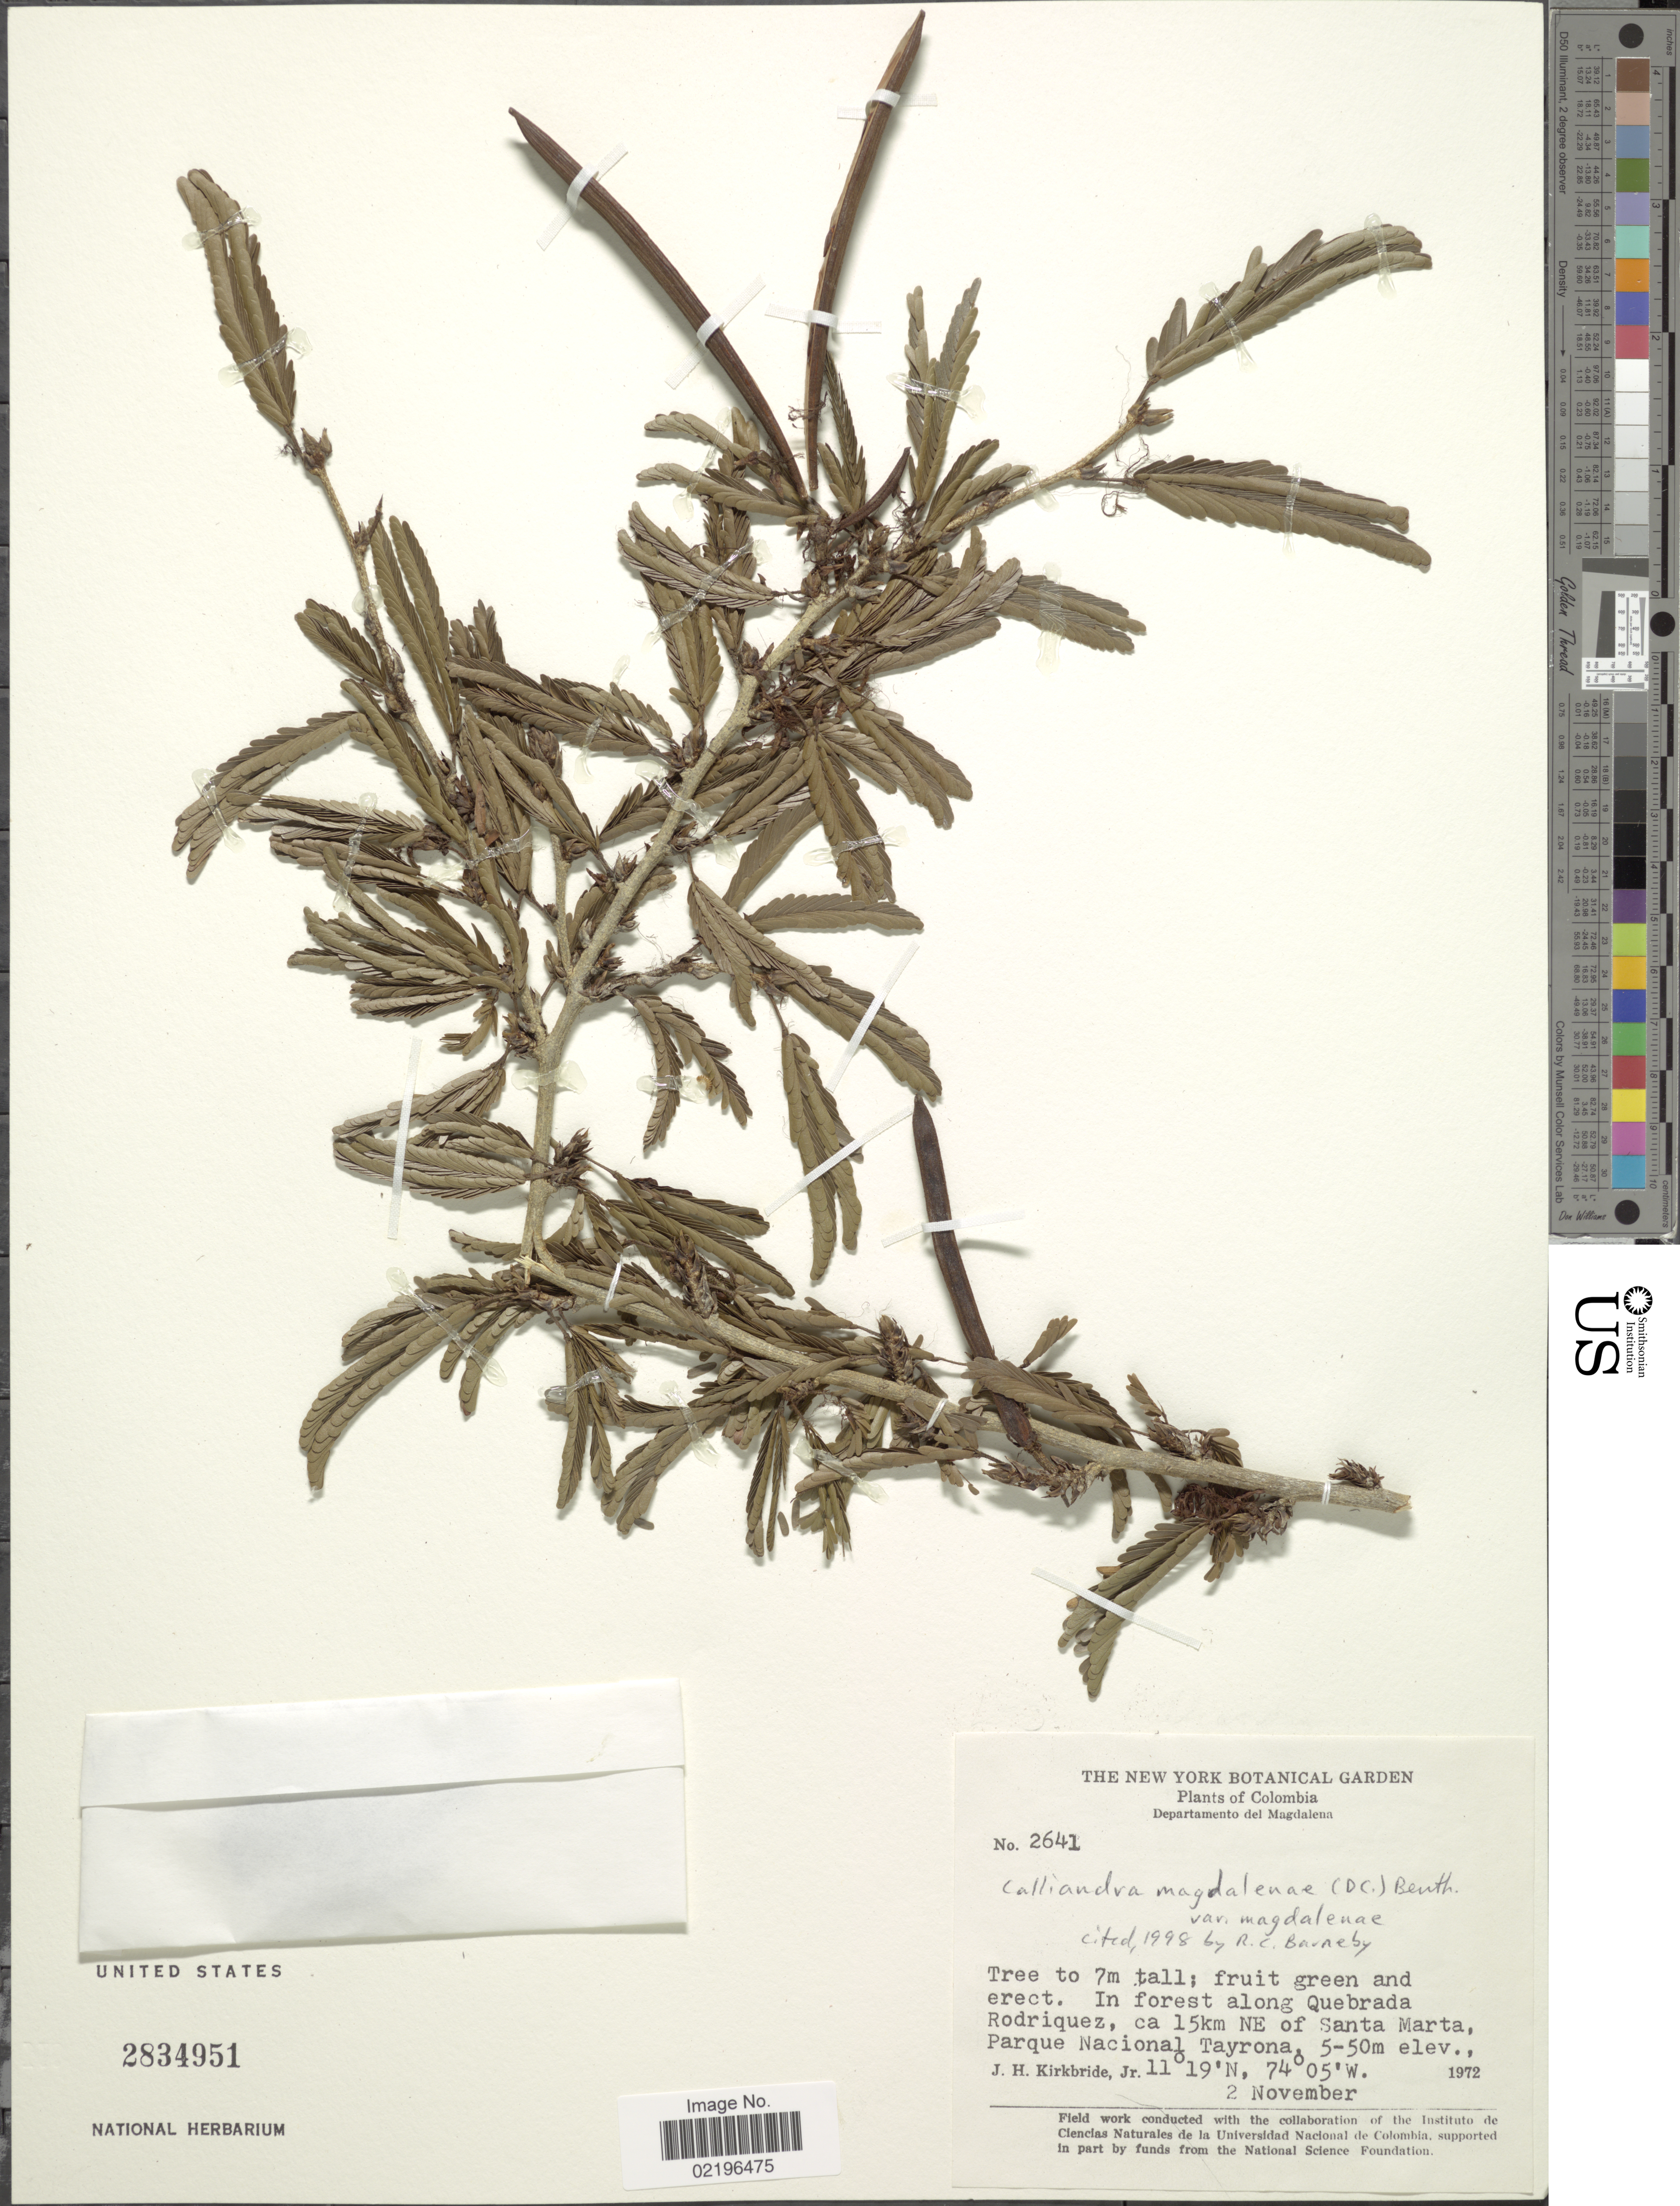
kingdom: Plantae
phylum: Tracheophyta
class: Magnoliopsida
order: Fabales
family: Fabaceae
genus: Calliandra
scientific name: Calliandra magdalenae var. magdalenae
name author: (Bertero ex DC.) Benth.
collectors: J. H. Kirkbride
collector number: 2641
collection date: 1972-11-02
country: Colombia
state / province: Magdalena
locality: Departamento del Magdalena. In forest along Quebrada Rodriquez, ca 15km NE of Santa Marta, Parque Nacional Tayrona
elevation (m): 5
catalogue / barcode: US 2834951